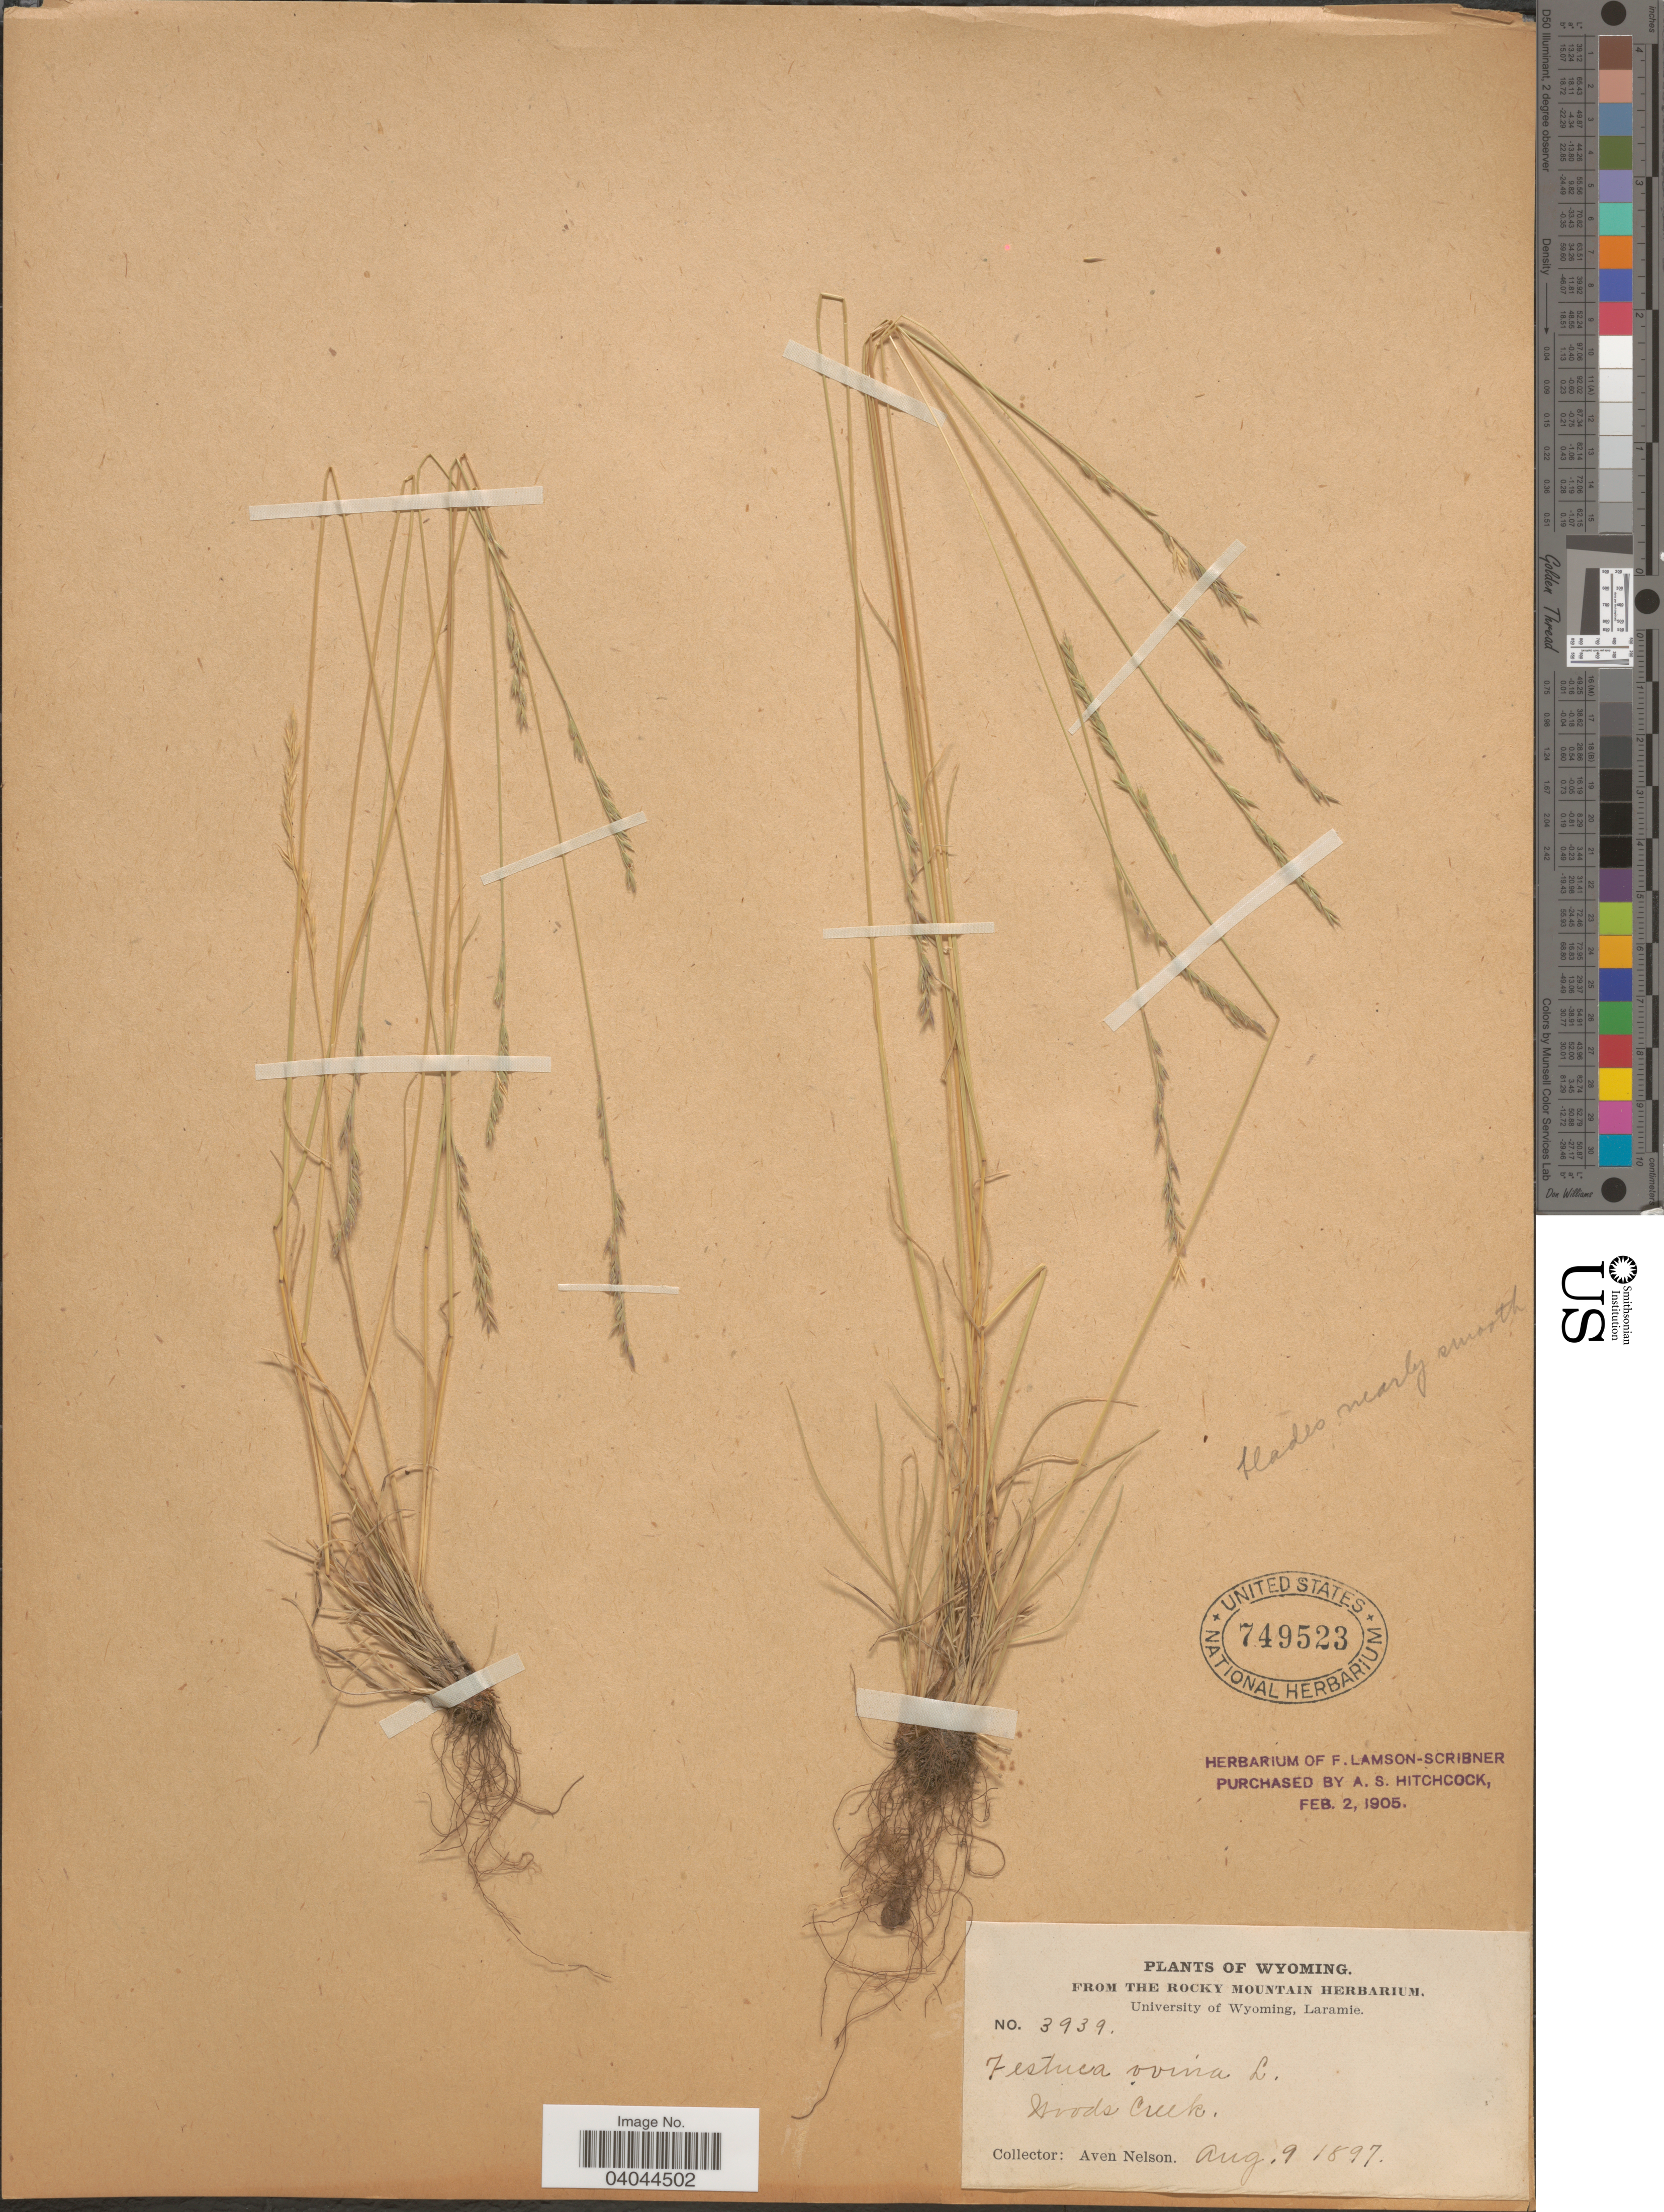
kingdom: Plantae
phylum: Tracheophyta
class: Liliopsida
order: Poales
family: Poaceae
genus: Festuca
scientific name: Festuca ovina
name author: L.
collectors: A. Nelson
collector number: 3939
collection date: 1897-08-09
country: United States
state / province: Wyoming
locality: Woods Creek.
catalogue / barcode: US 749523